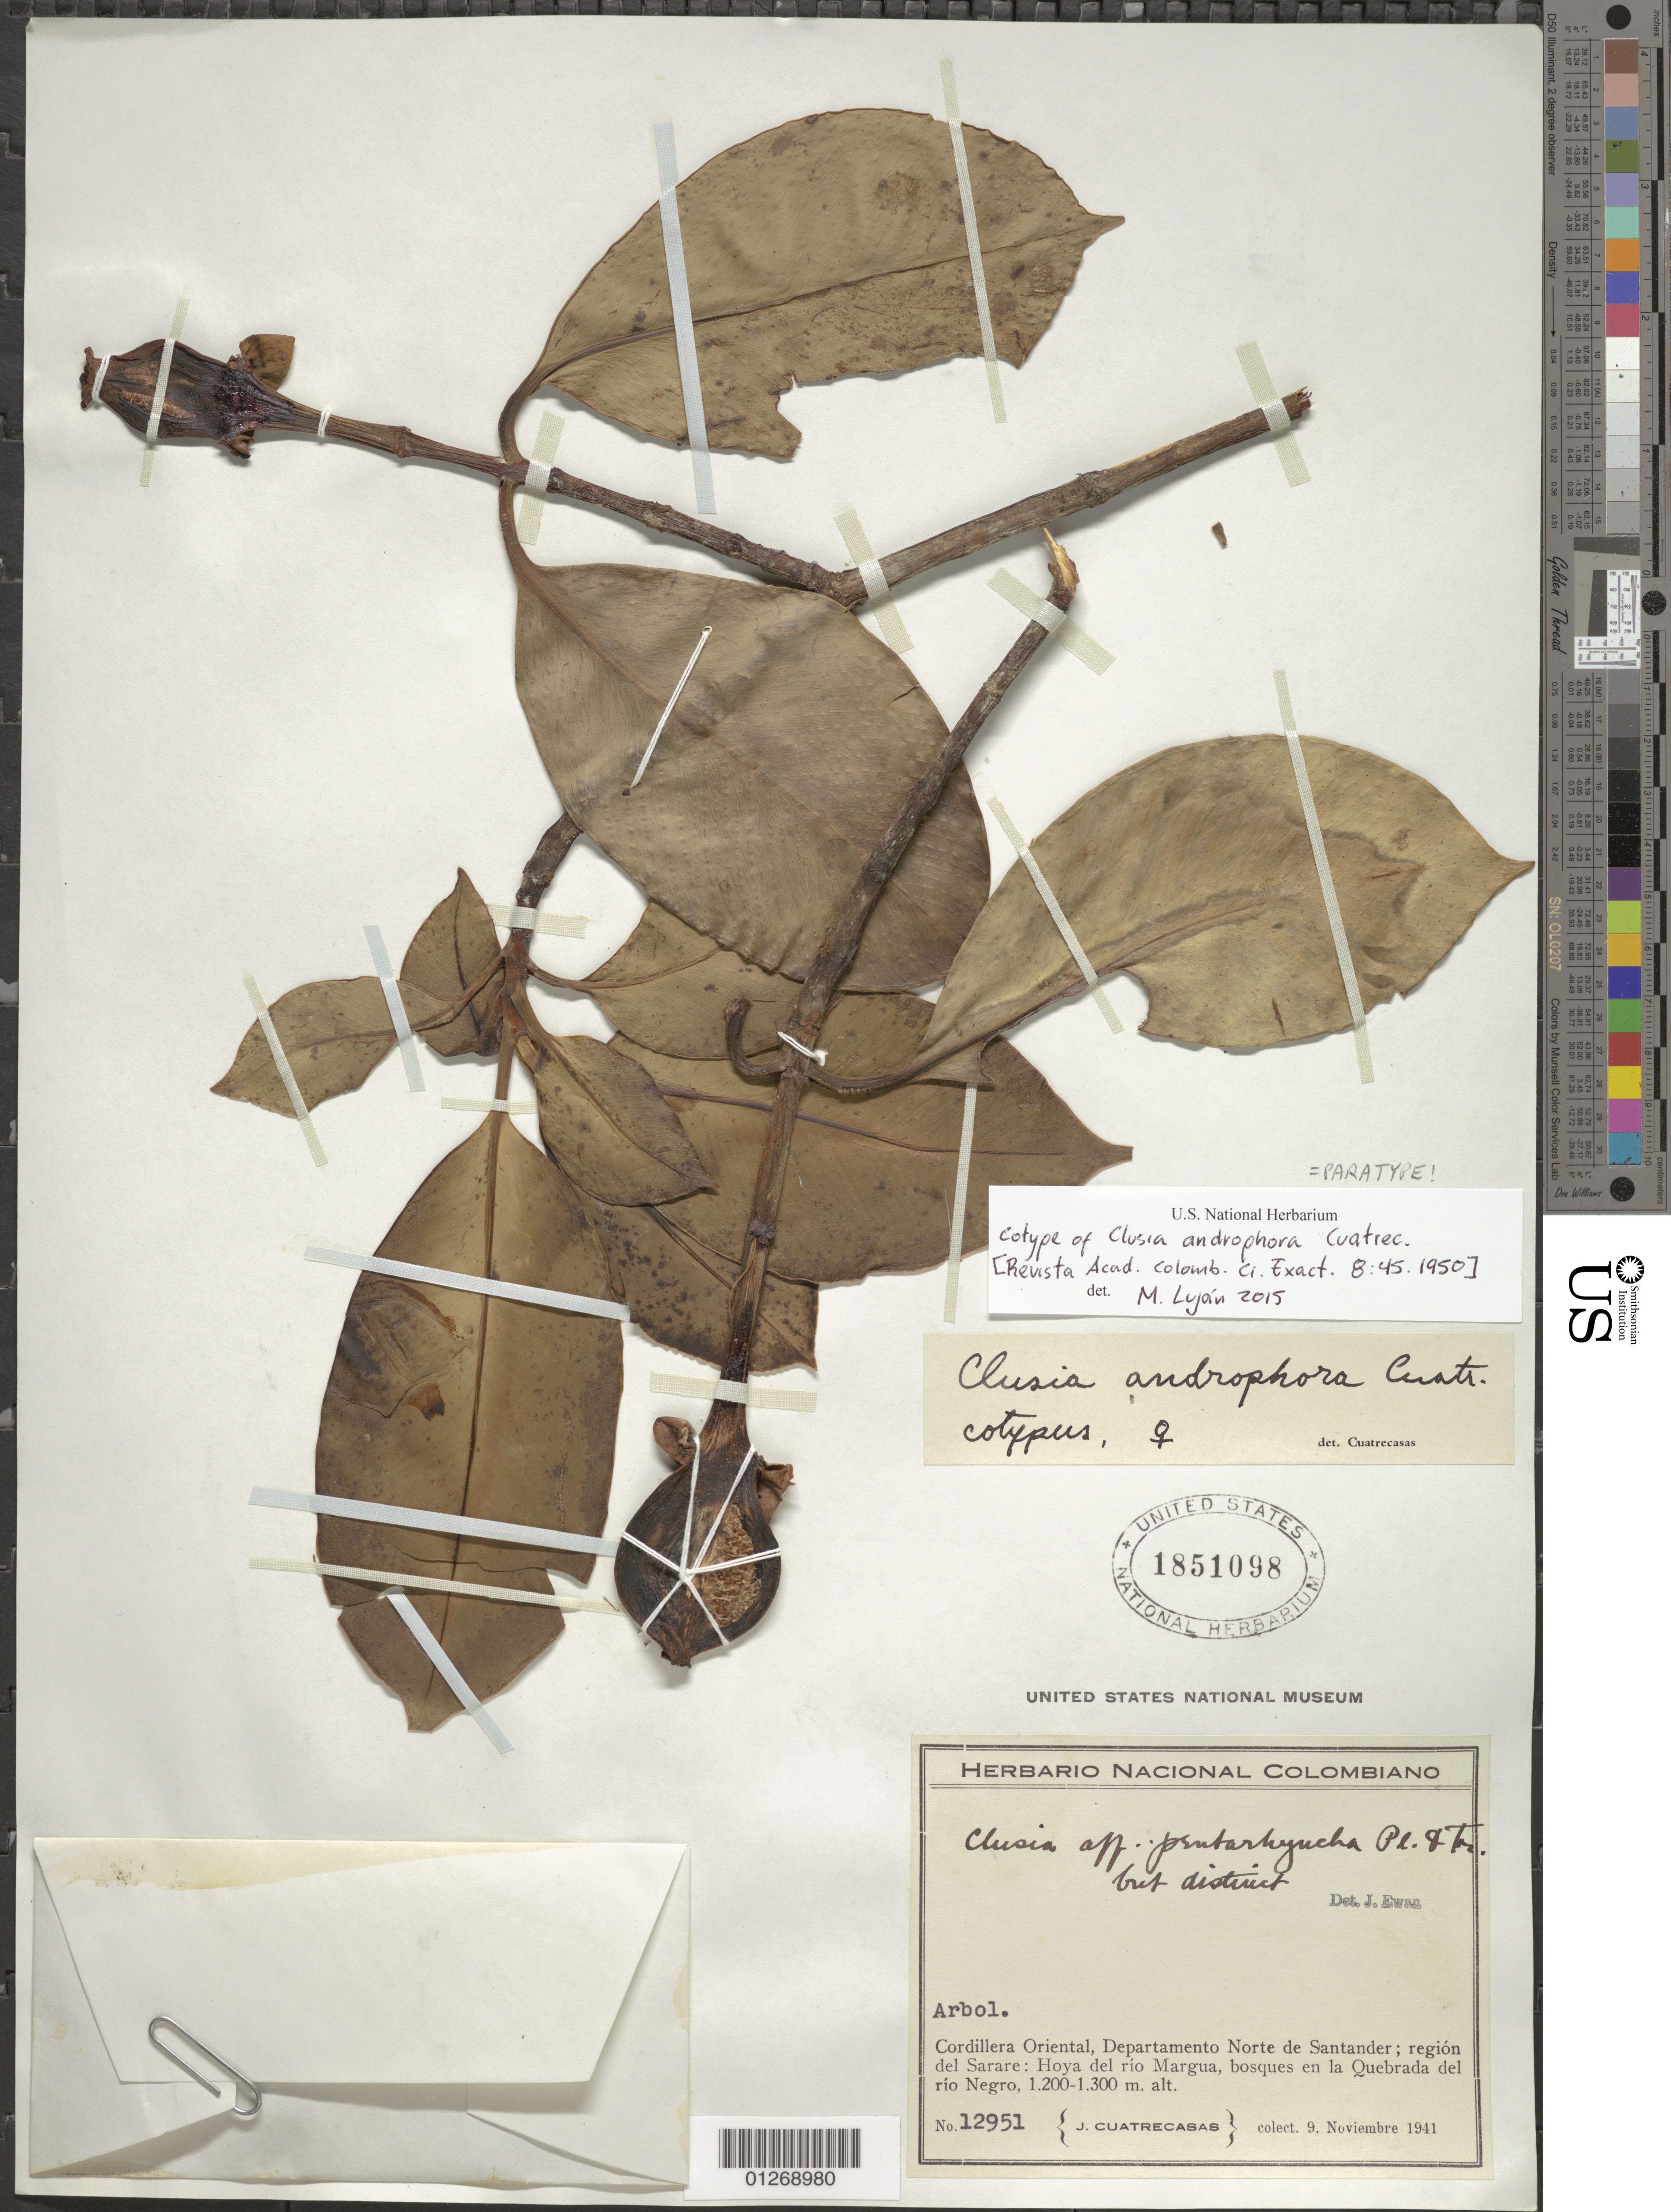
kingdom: Plantae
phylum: Tracheophyta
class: Magnoliopsida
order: Malpighiales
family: Clusiaceae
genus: Clusia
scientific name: Clusia androphora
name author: Cuatrec.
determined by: Cuatrecasas, J.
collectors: J. Cuatrecasas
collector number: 12951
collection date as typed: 09 Nov 1941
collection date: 1941-11-09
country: Colombia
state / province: Norte de Santander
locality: Cordillera Oriental, Departamento Norte de Santander; región del Sarare: Hoya del río Margua, bosques en la Quebrada río Negro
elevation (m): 1200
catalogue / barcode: US 1851098